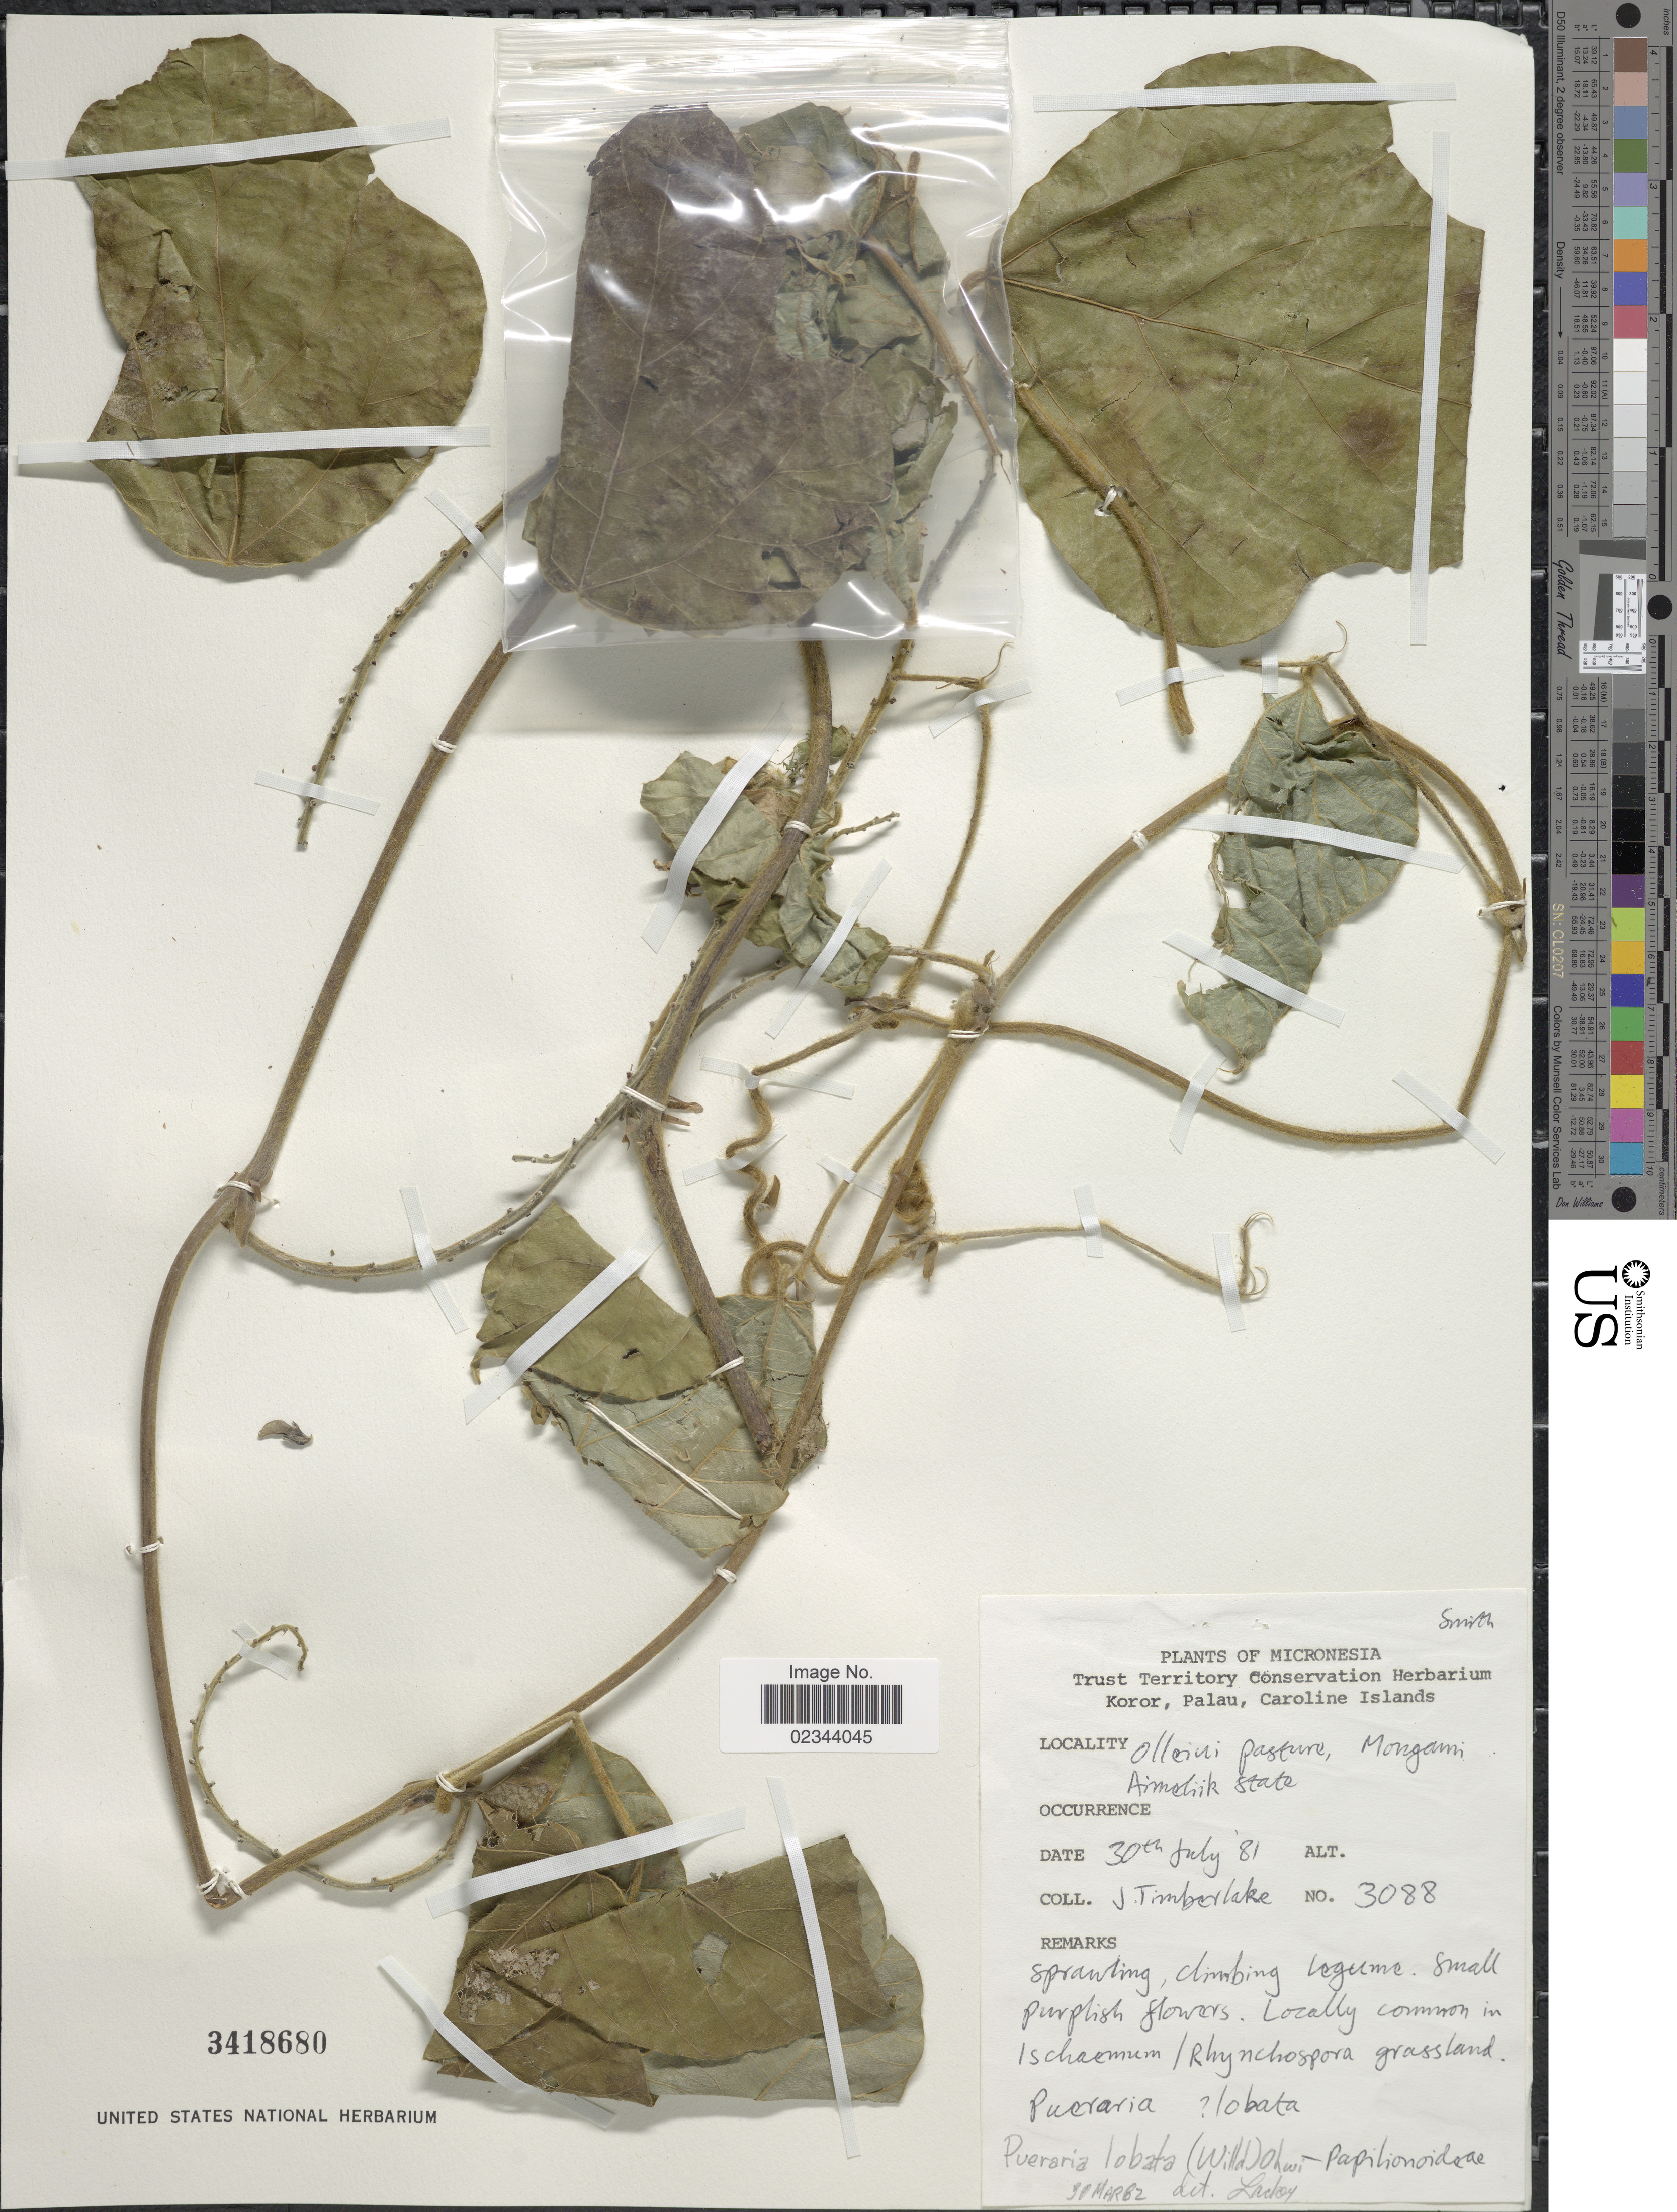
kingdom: Plantae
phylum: Tracheophyta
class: Magnoliopsida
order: Fabales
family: Fabaceae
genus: Pueraria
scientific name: Pueraria lobata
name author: (Willd.) Ohwi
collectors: J. Timberlake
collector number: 3088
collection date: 1981-07-30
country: Palau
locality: Micronesia, Olleini Pasture, Mongami, Aimeliik State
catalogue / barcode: US 3418680